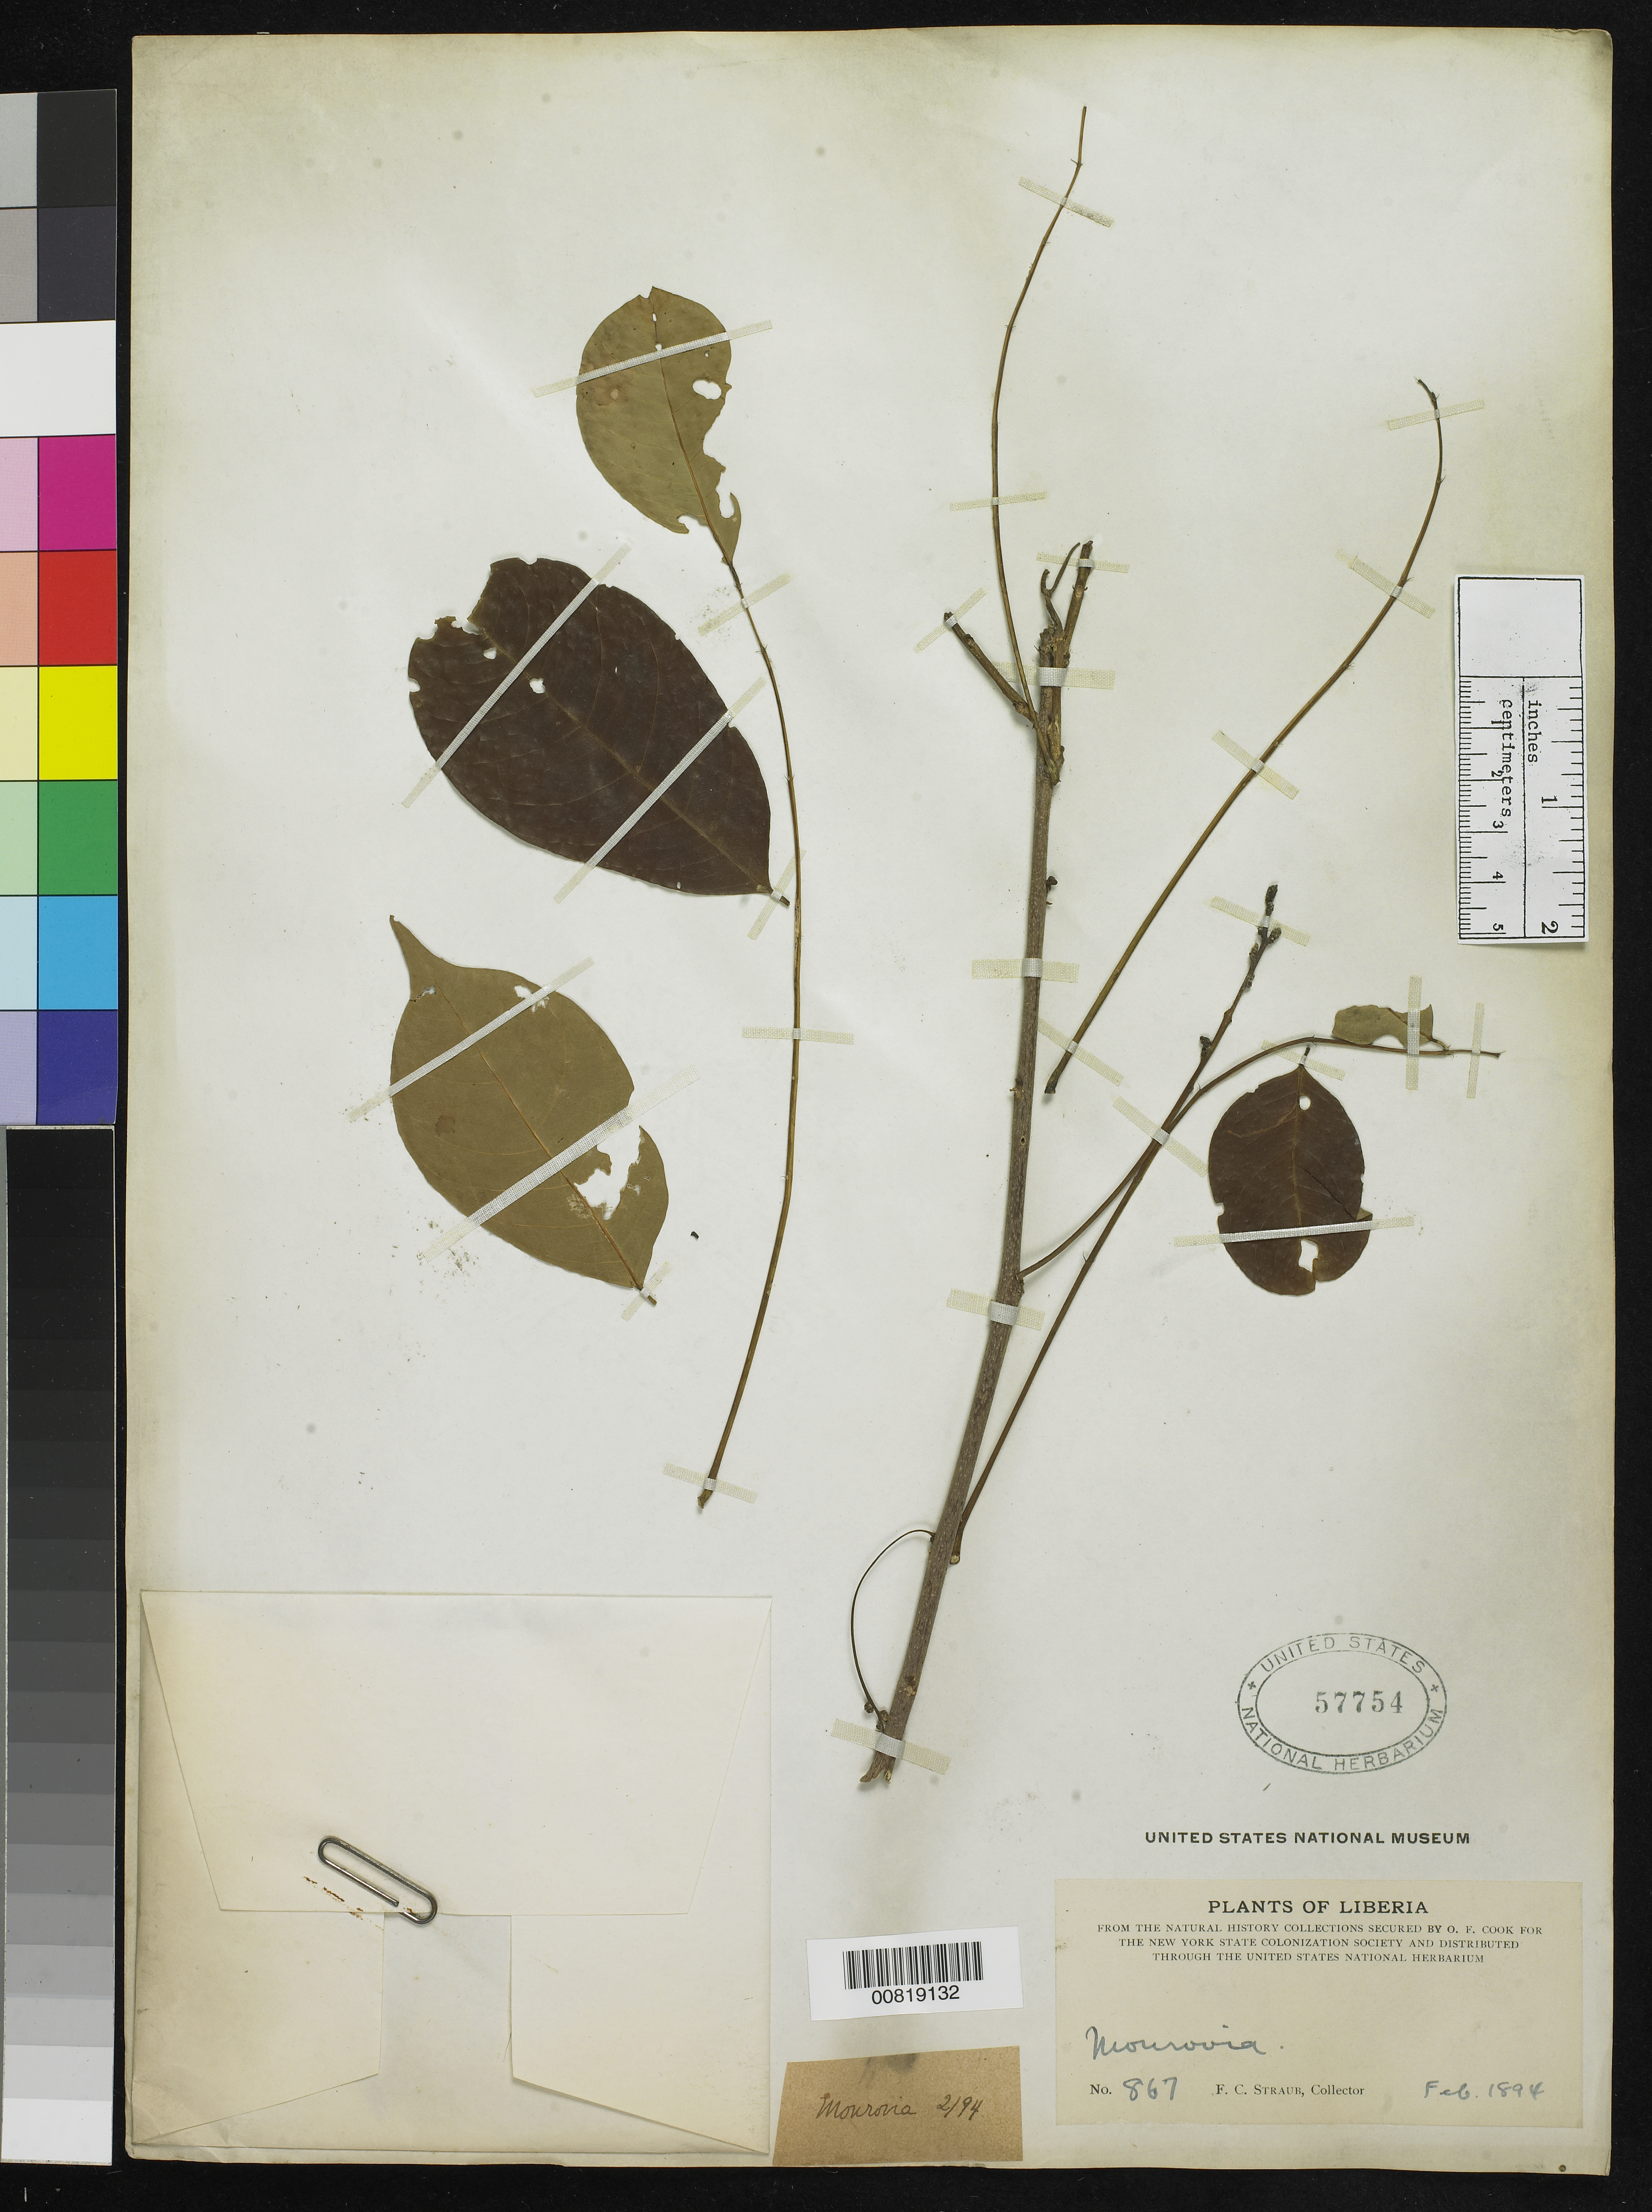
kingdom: Plantae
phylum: Tracheophyta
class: Magnoliopsida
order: Lamiales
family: Acanthaceae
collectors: F. Straub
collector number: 867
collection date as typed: Feb 1894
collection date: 1894-02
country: Liberia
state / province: Montserrado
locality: Monrovia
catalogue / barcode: US 57754